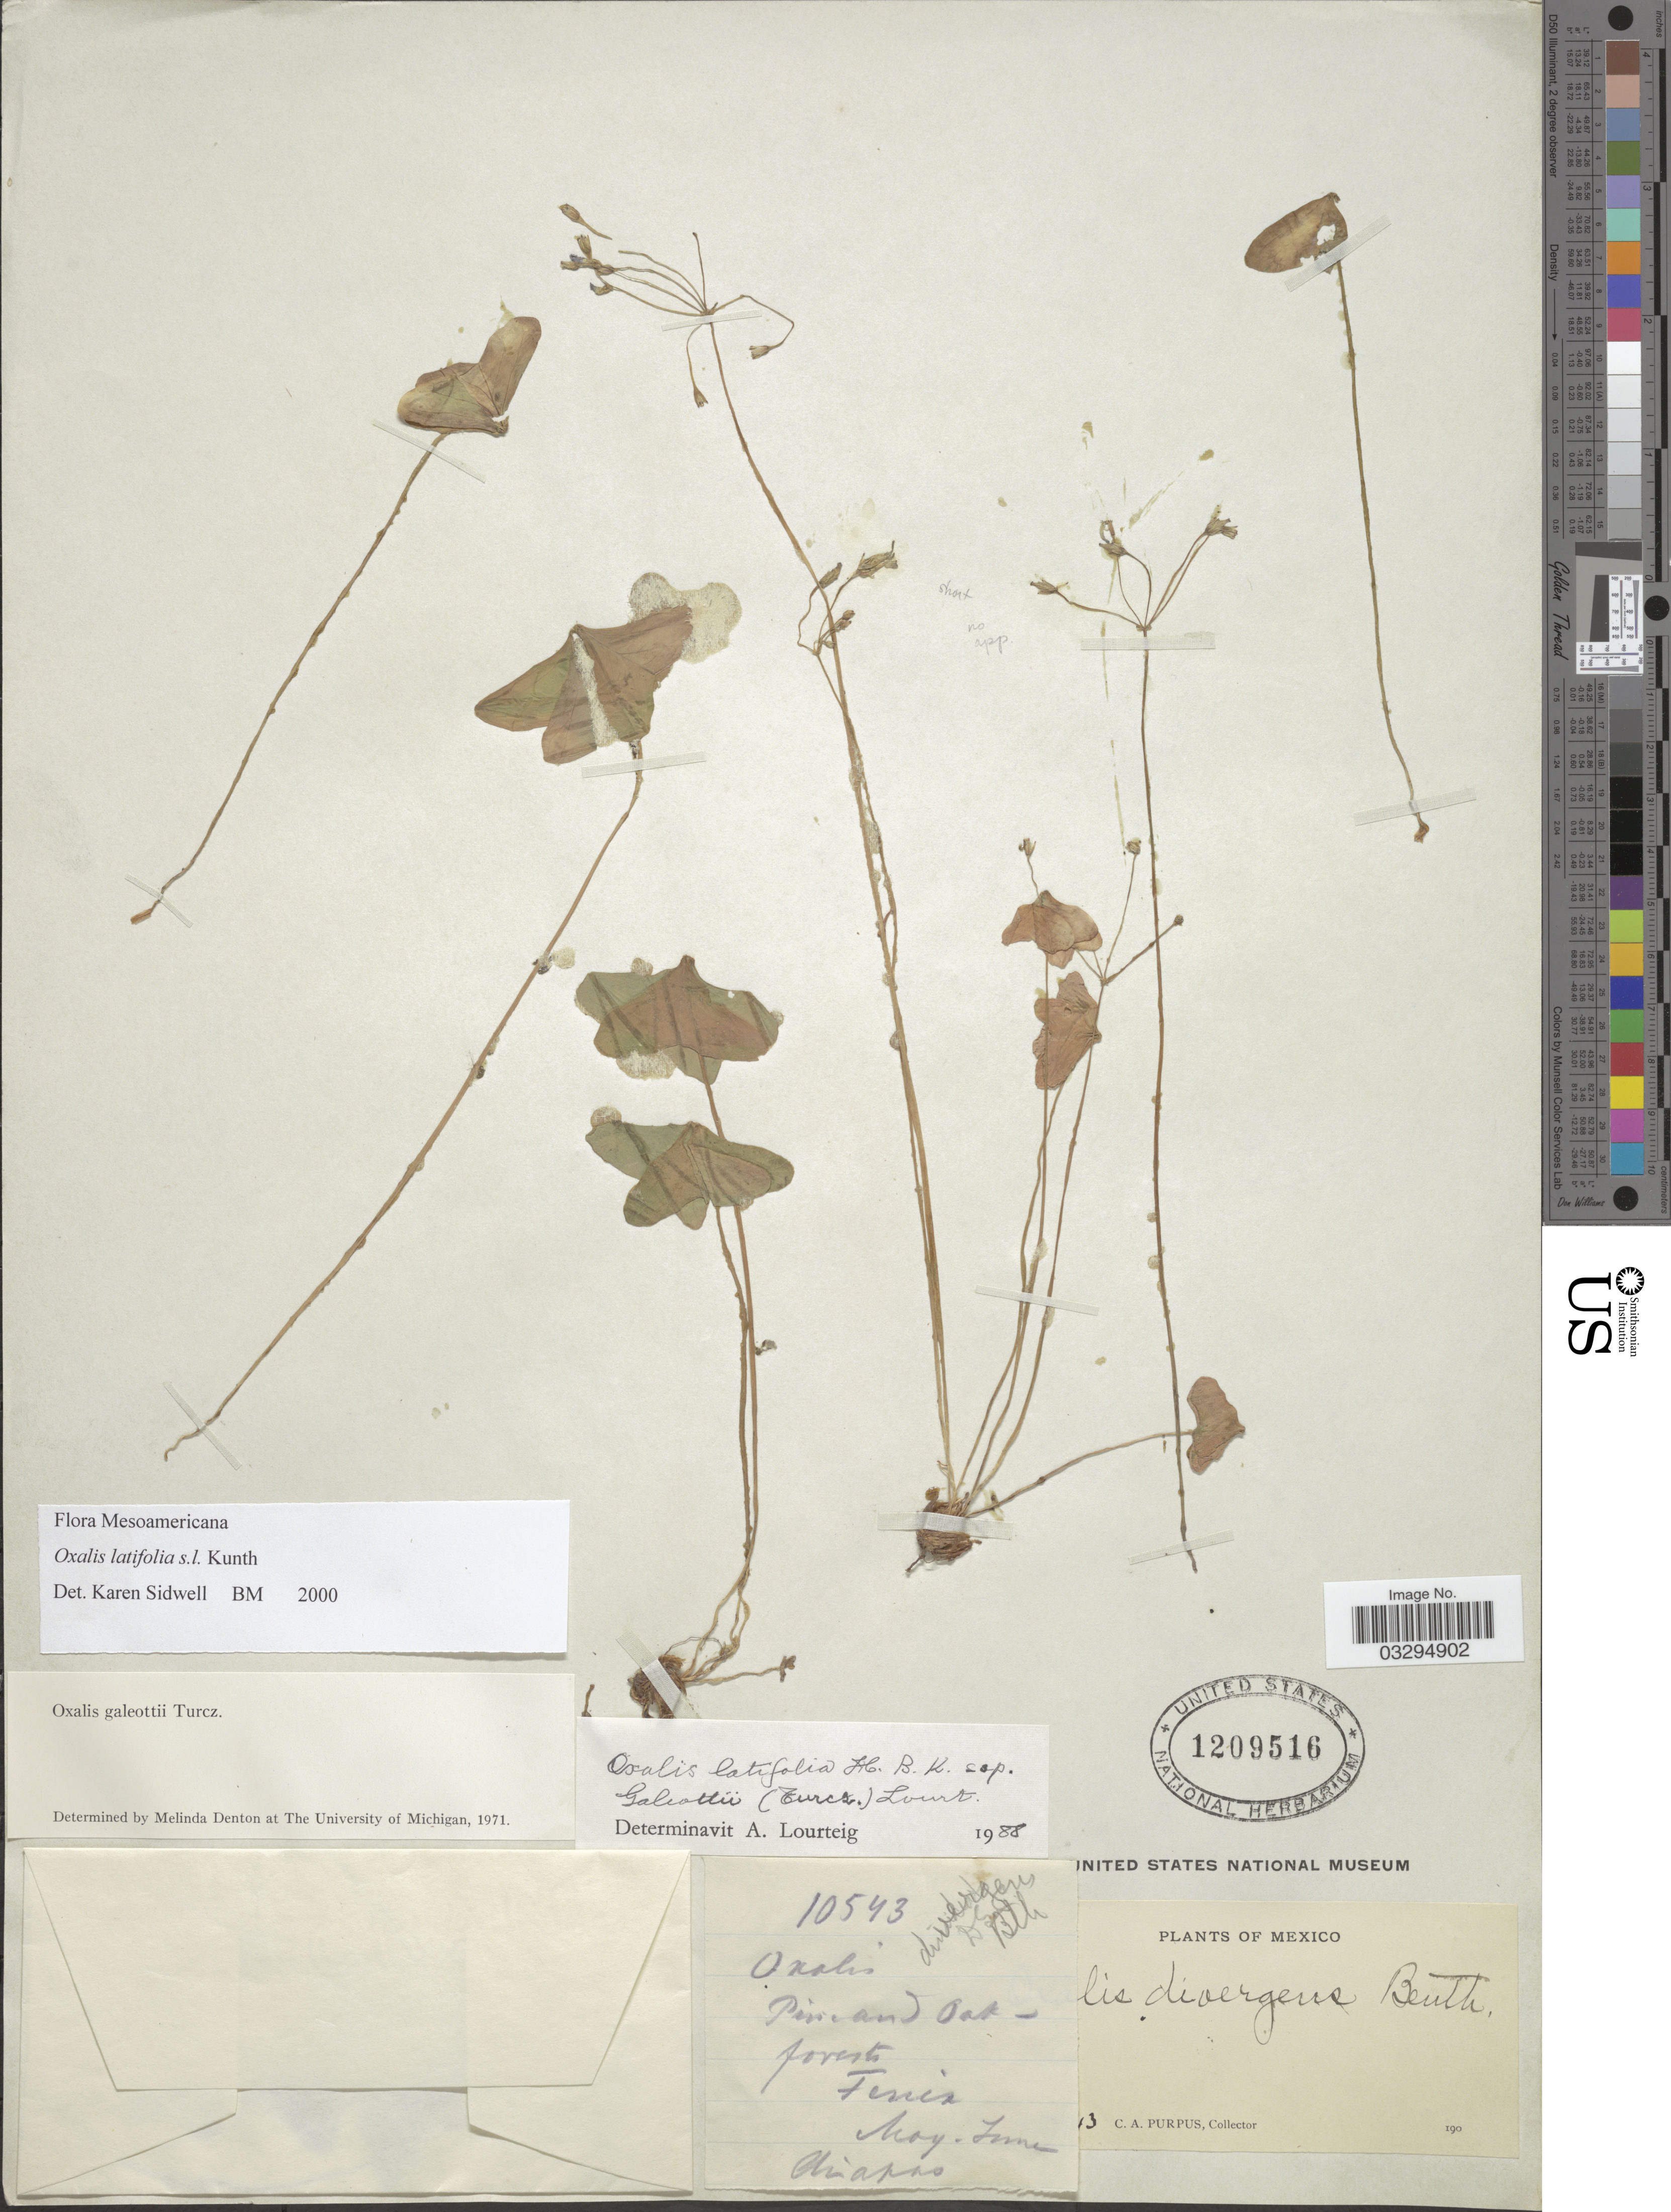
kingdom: Plantae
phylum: Tracheophyta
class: Magnoliopsida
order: Oxalidales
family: Oxalidaceae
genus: Oxalis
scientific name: Oxalis latifolia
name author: Kunth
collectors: C. A. Purpus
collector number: !13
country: Mexico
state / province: Chiapas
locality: Fenia.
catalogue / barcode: US 1209516